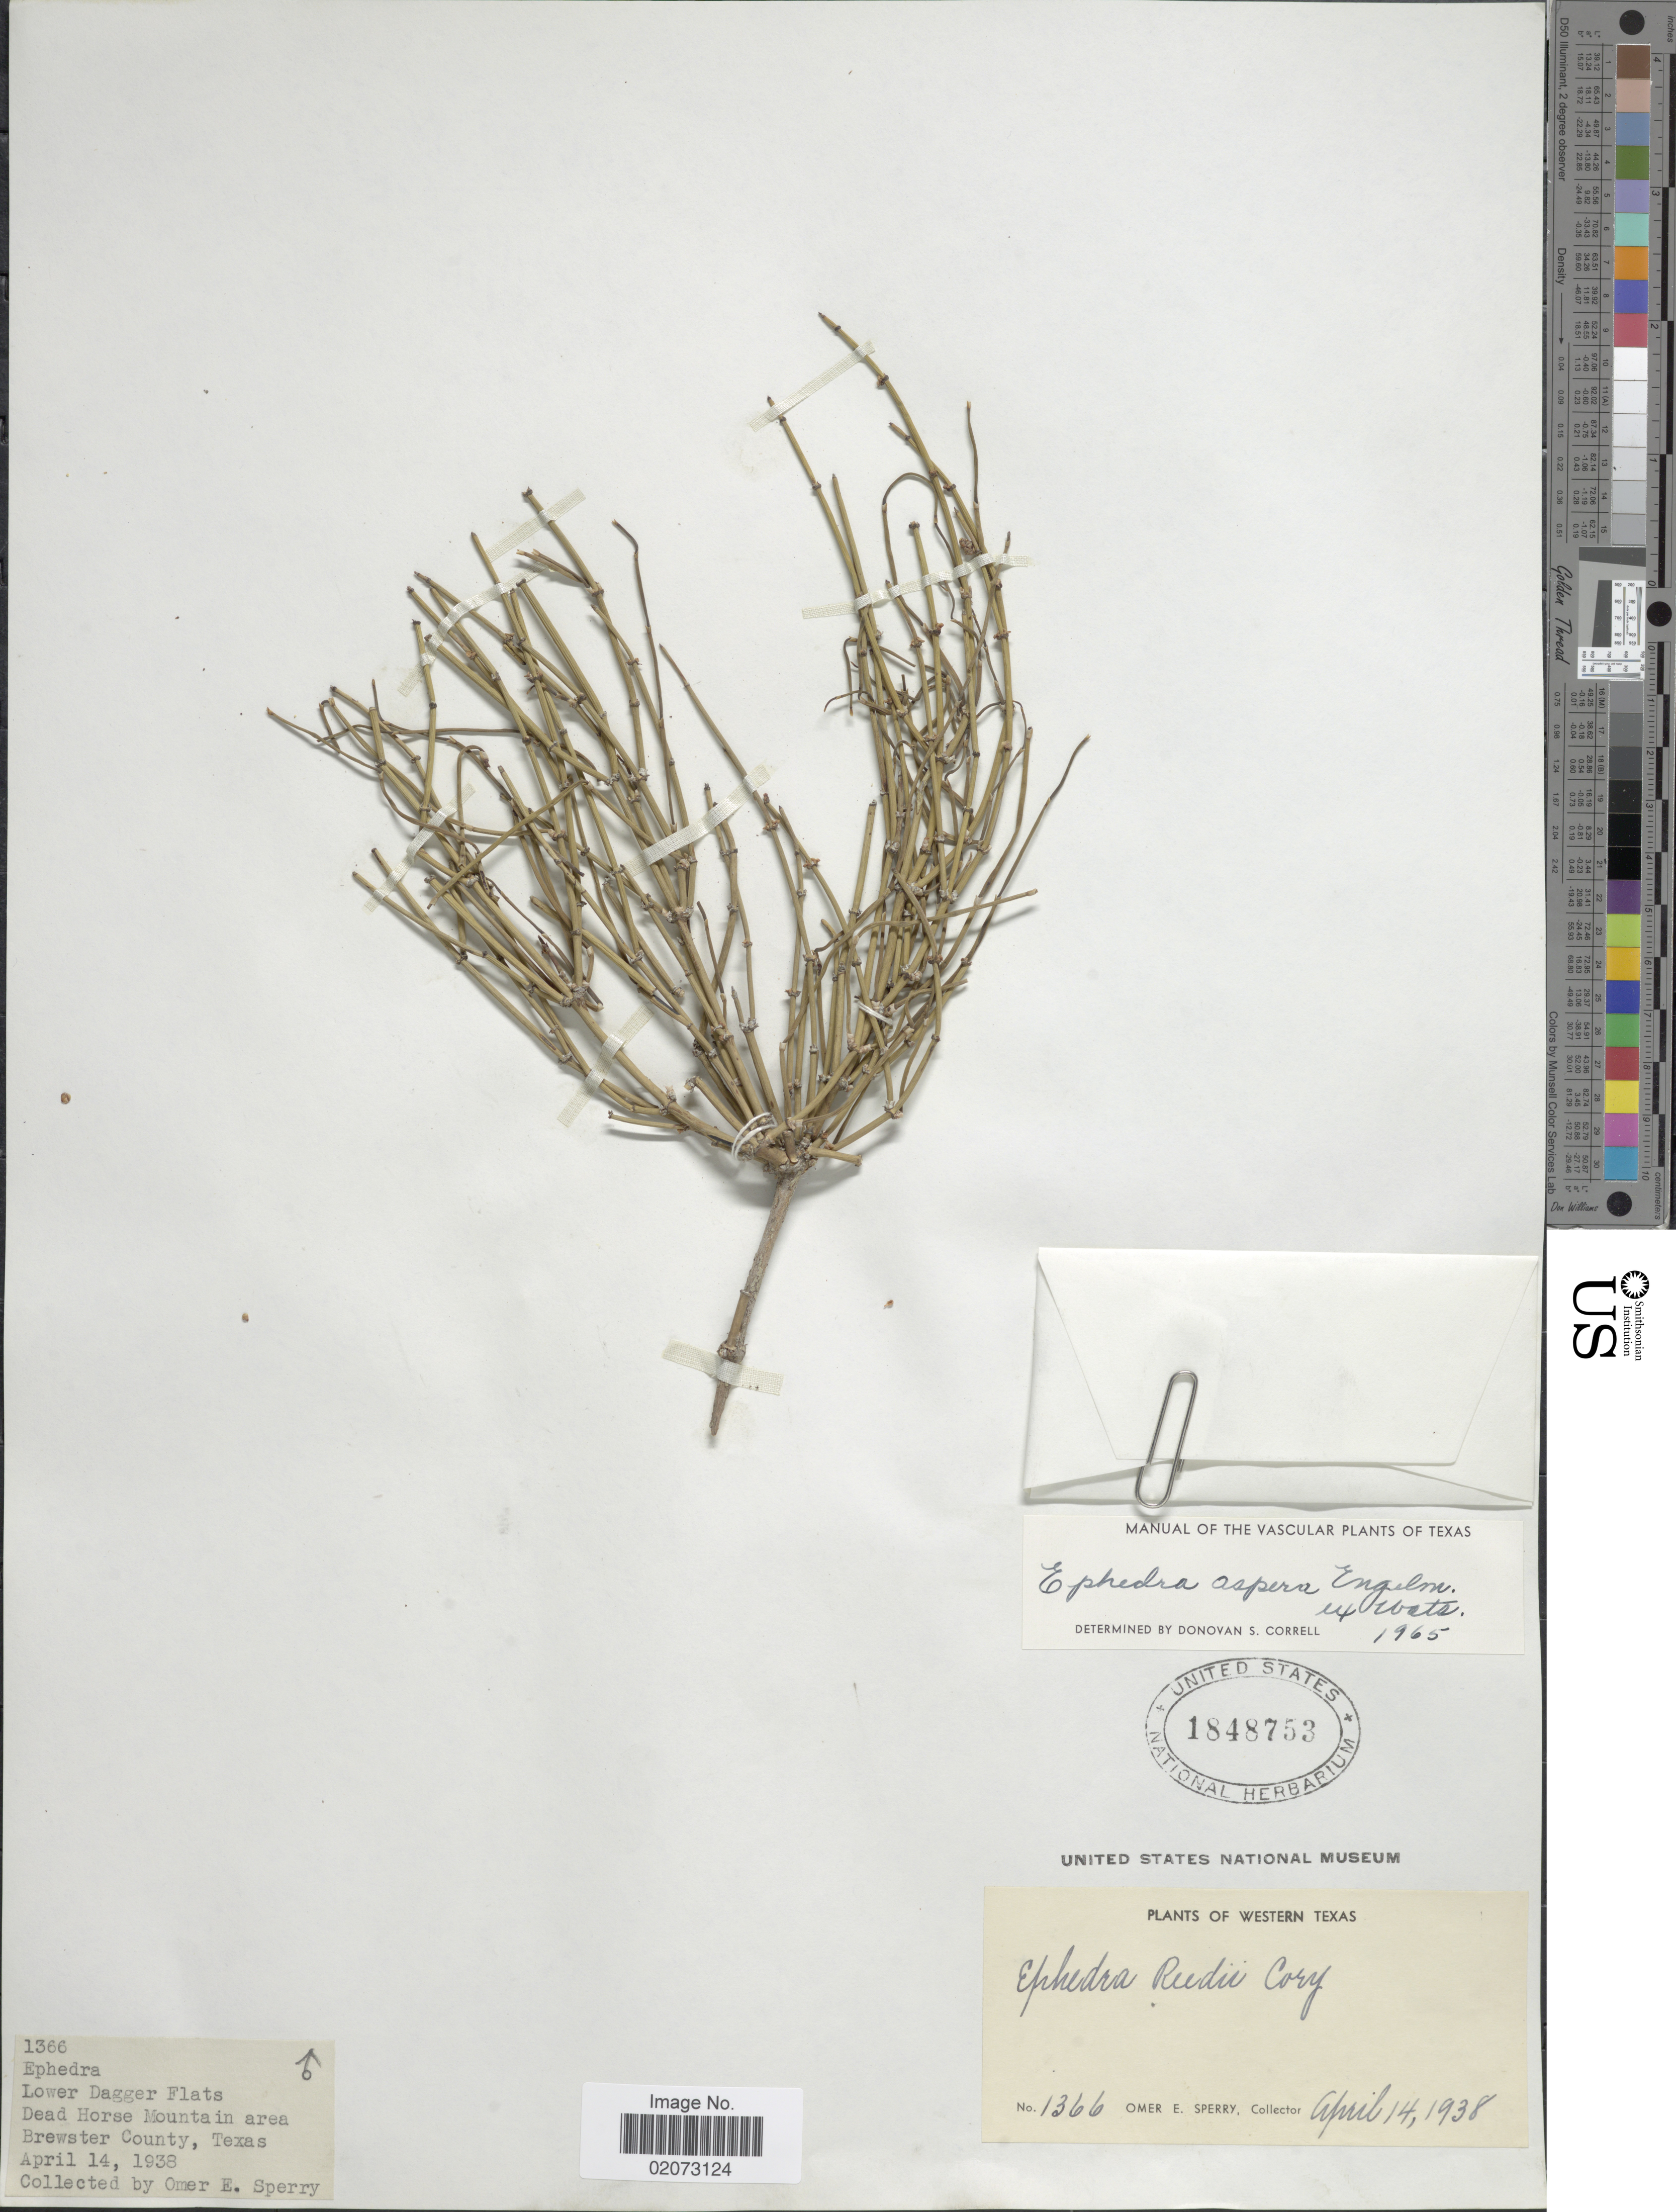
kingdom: Plantae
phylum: Tracheophyta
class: Gnetopsida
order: Ephedrales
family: Ephedraceae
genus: Ephedra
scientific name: Ephedra aspera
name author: Engelm. ex S. Watson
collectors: O. E. Sperry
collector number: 1366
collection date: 1938-04-14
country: United States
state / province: Texas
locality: Lower Dagger Flats. Dead Horse Mountain area. Brewster County, Western Texas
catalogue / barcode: US 1848753